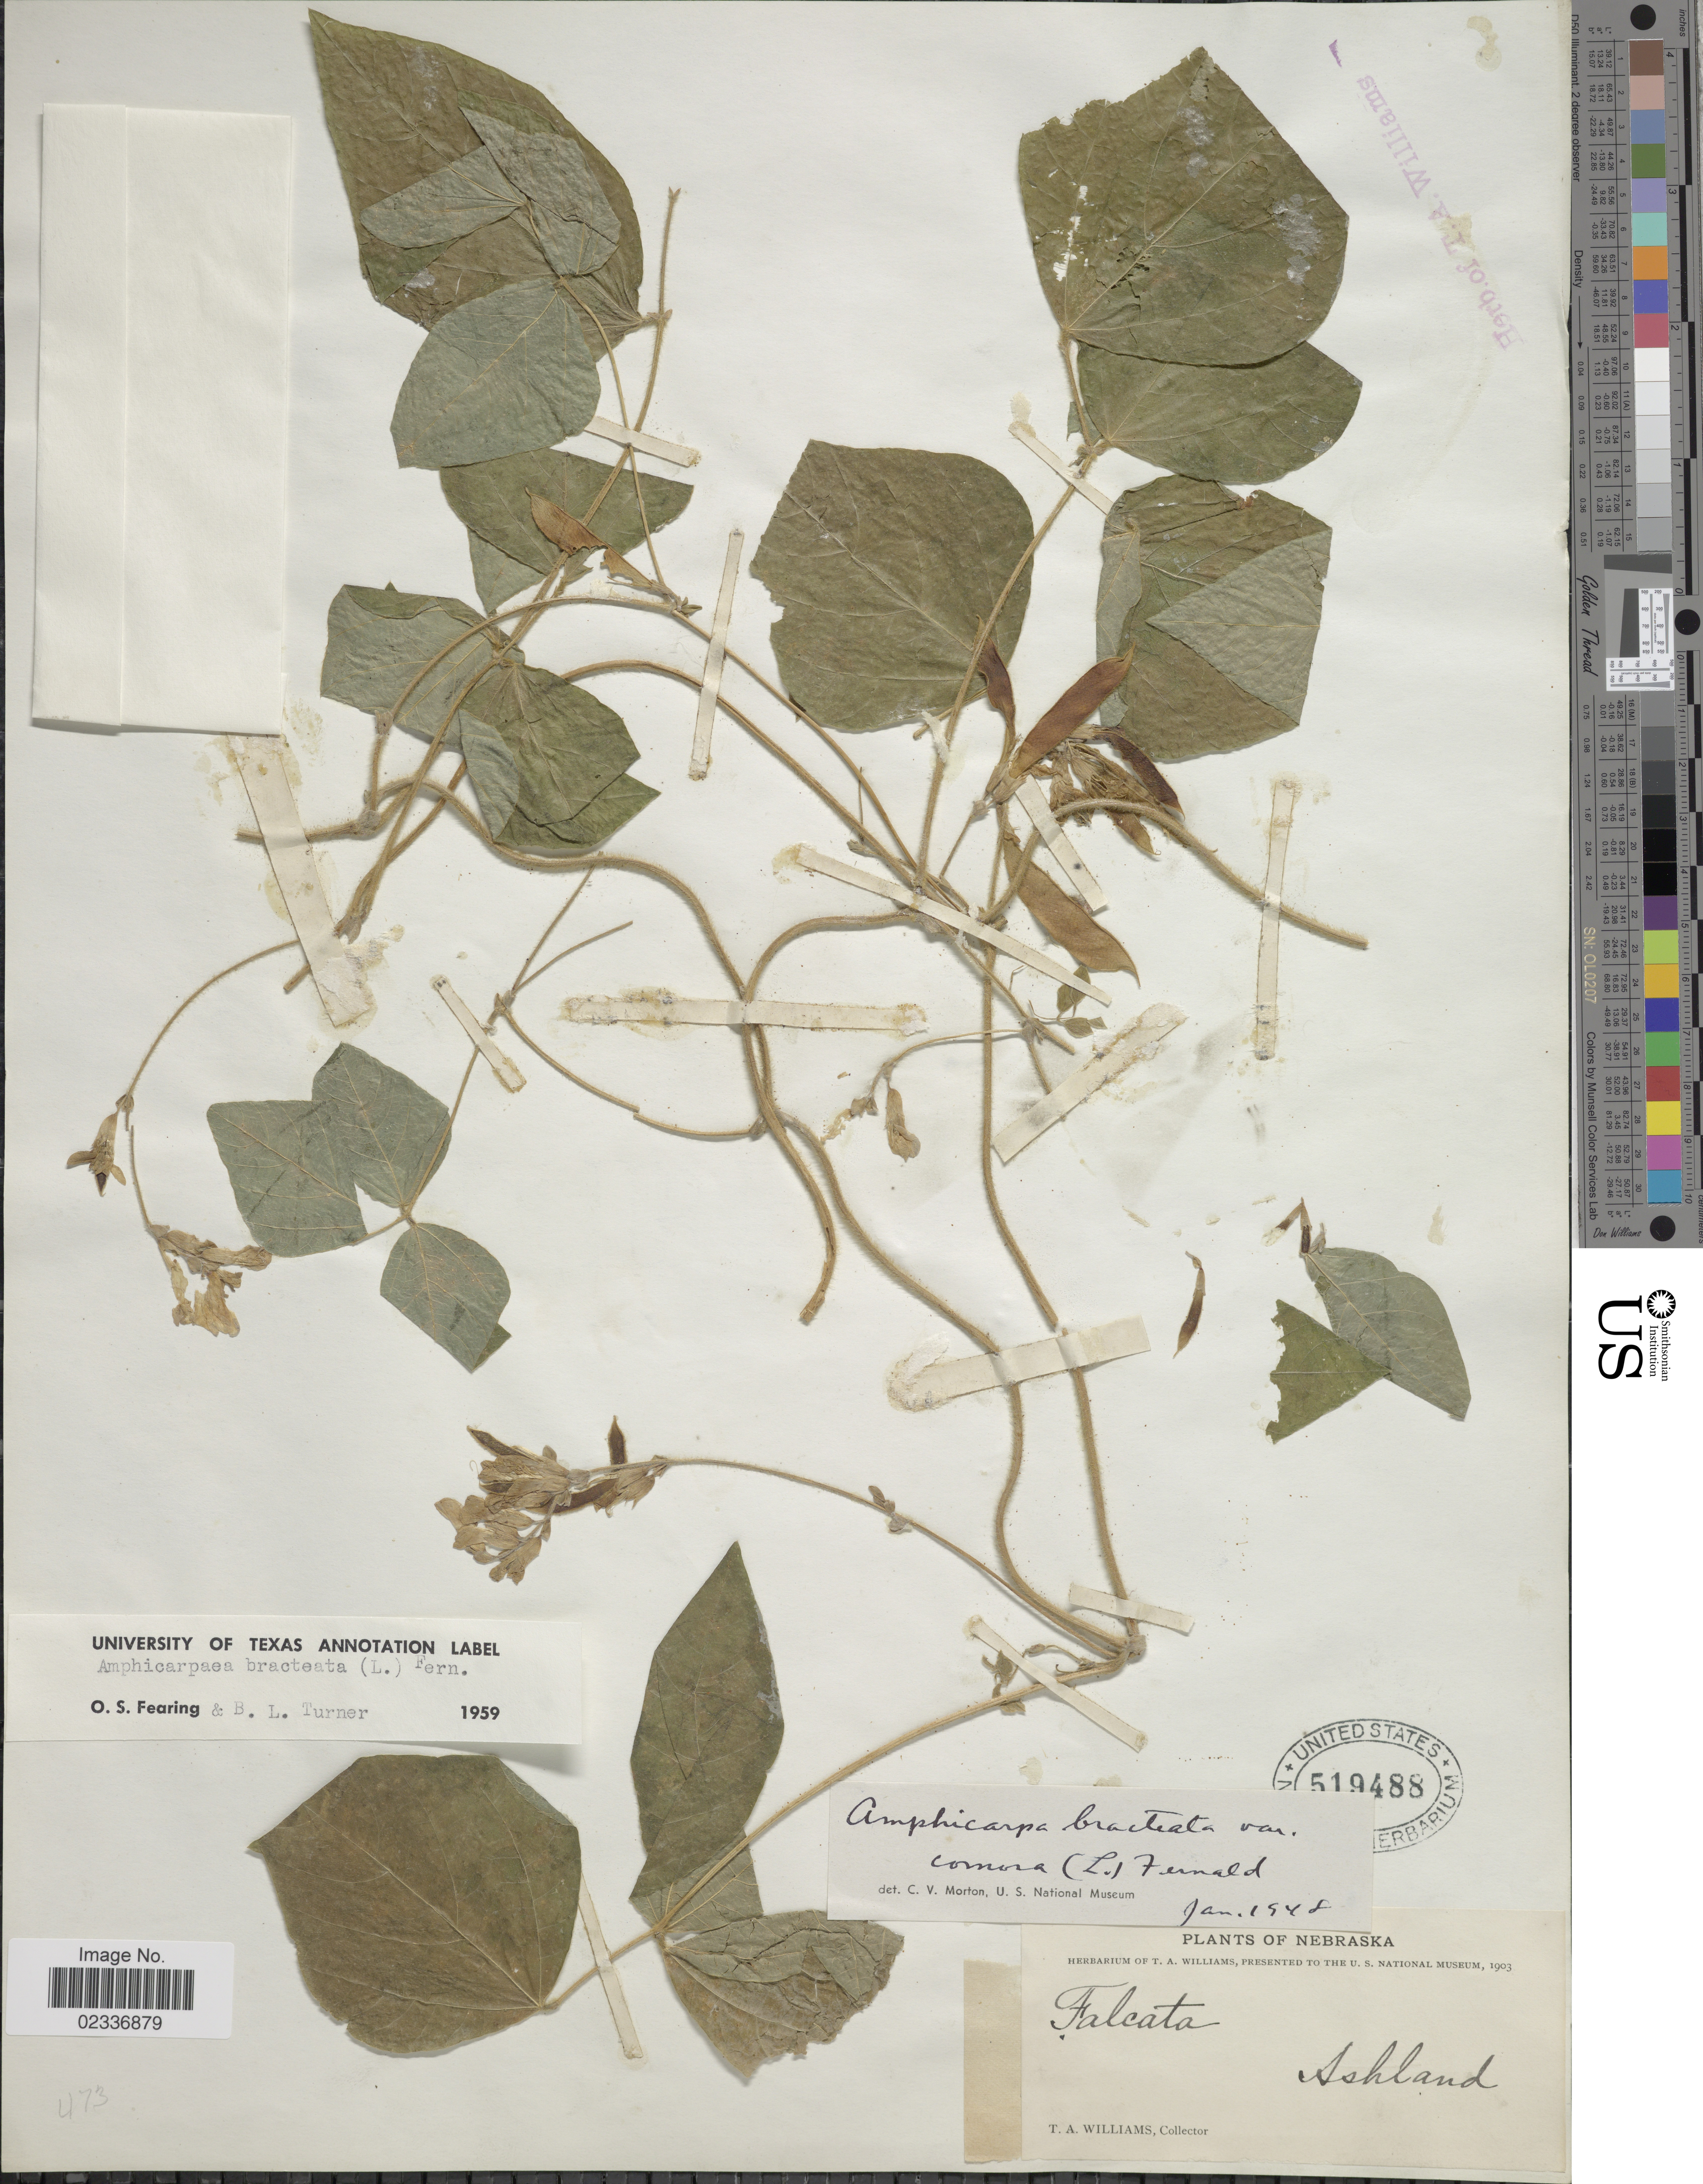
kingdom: Plantae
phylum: Tracheophyta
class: Magnoliopsida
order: Fabales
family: Fabaceae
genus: Amphicarpaea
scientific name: Amphicarpaea bracteata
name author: (L.) Fernald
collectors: T. A. Williams (herbarium)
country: United States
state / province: Nebraska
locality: Ashland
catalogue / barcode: US 519488